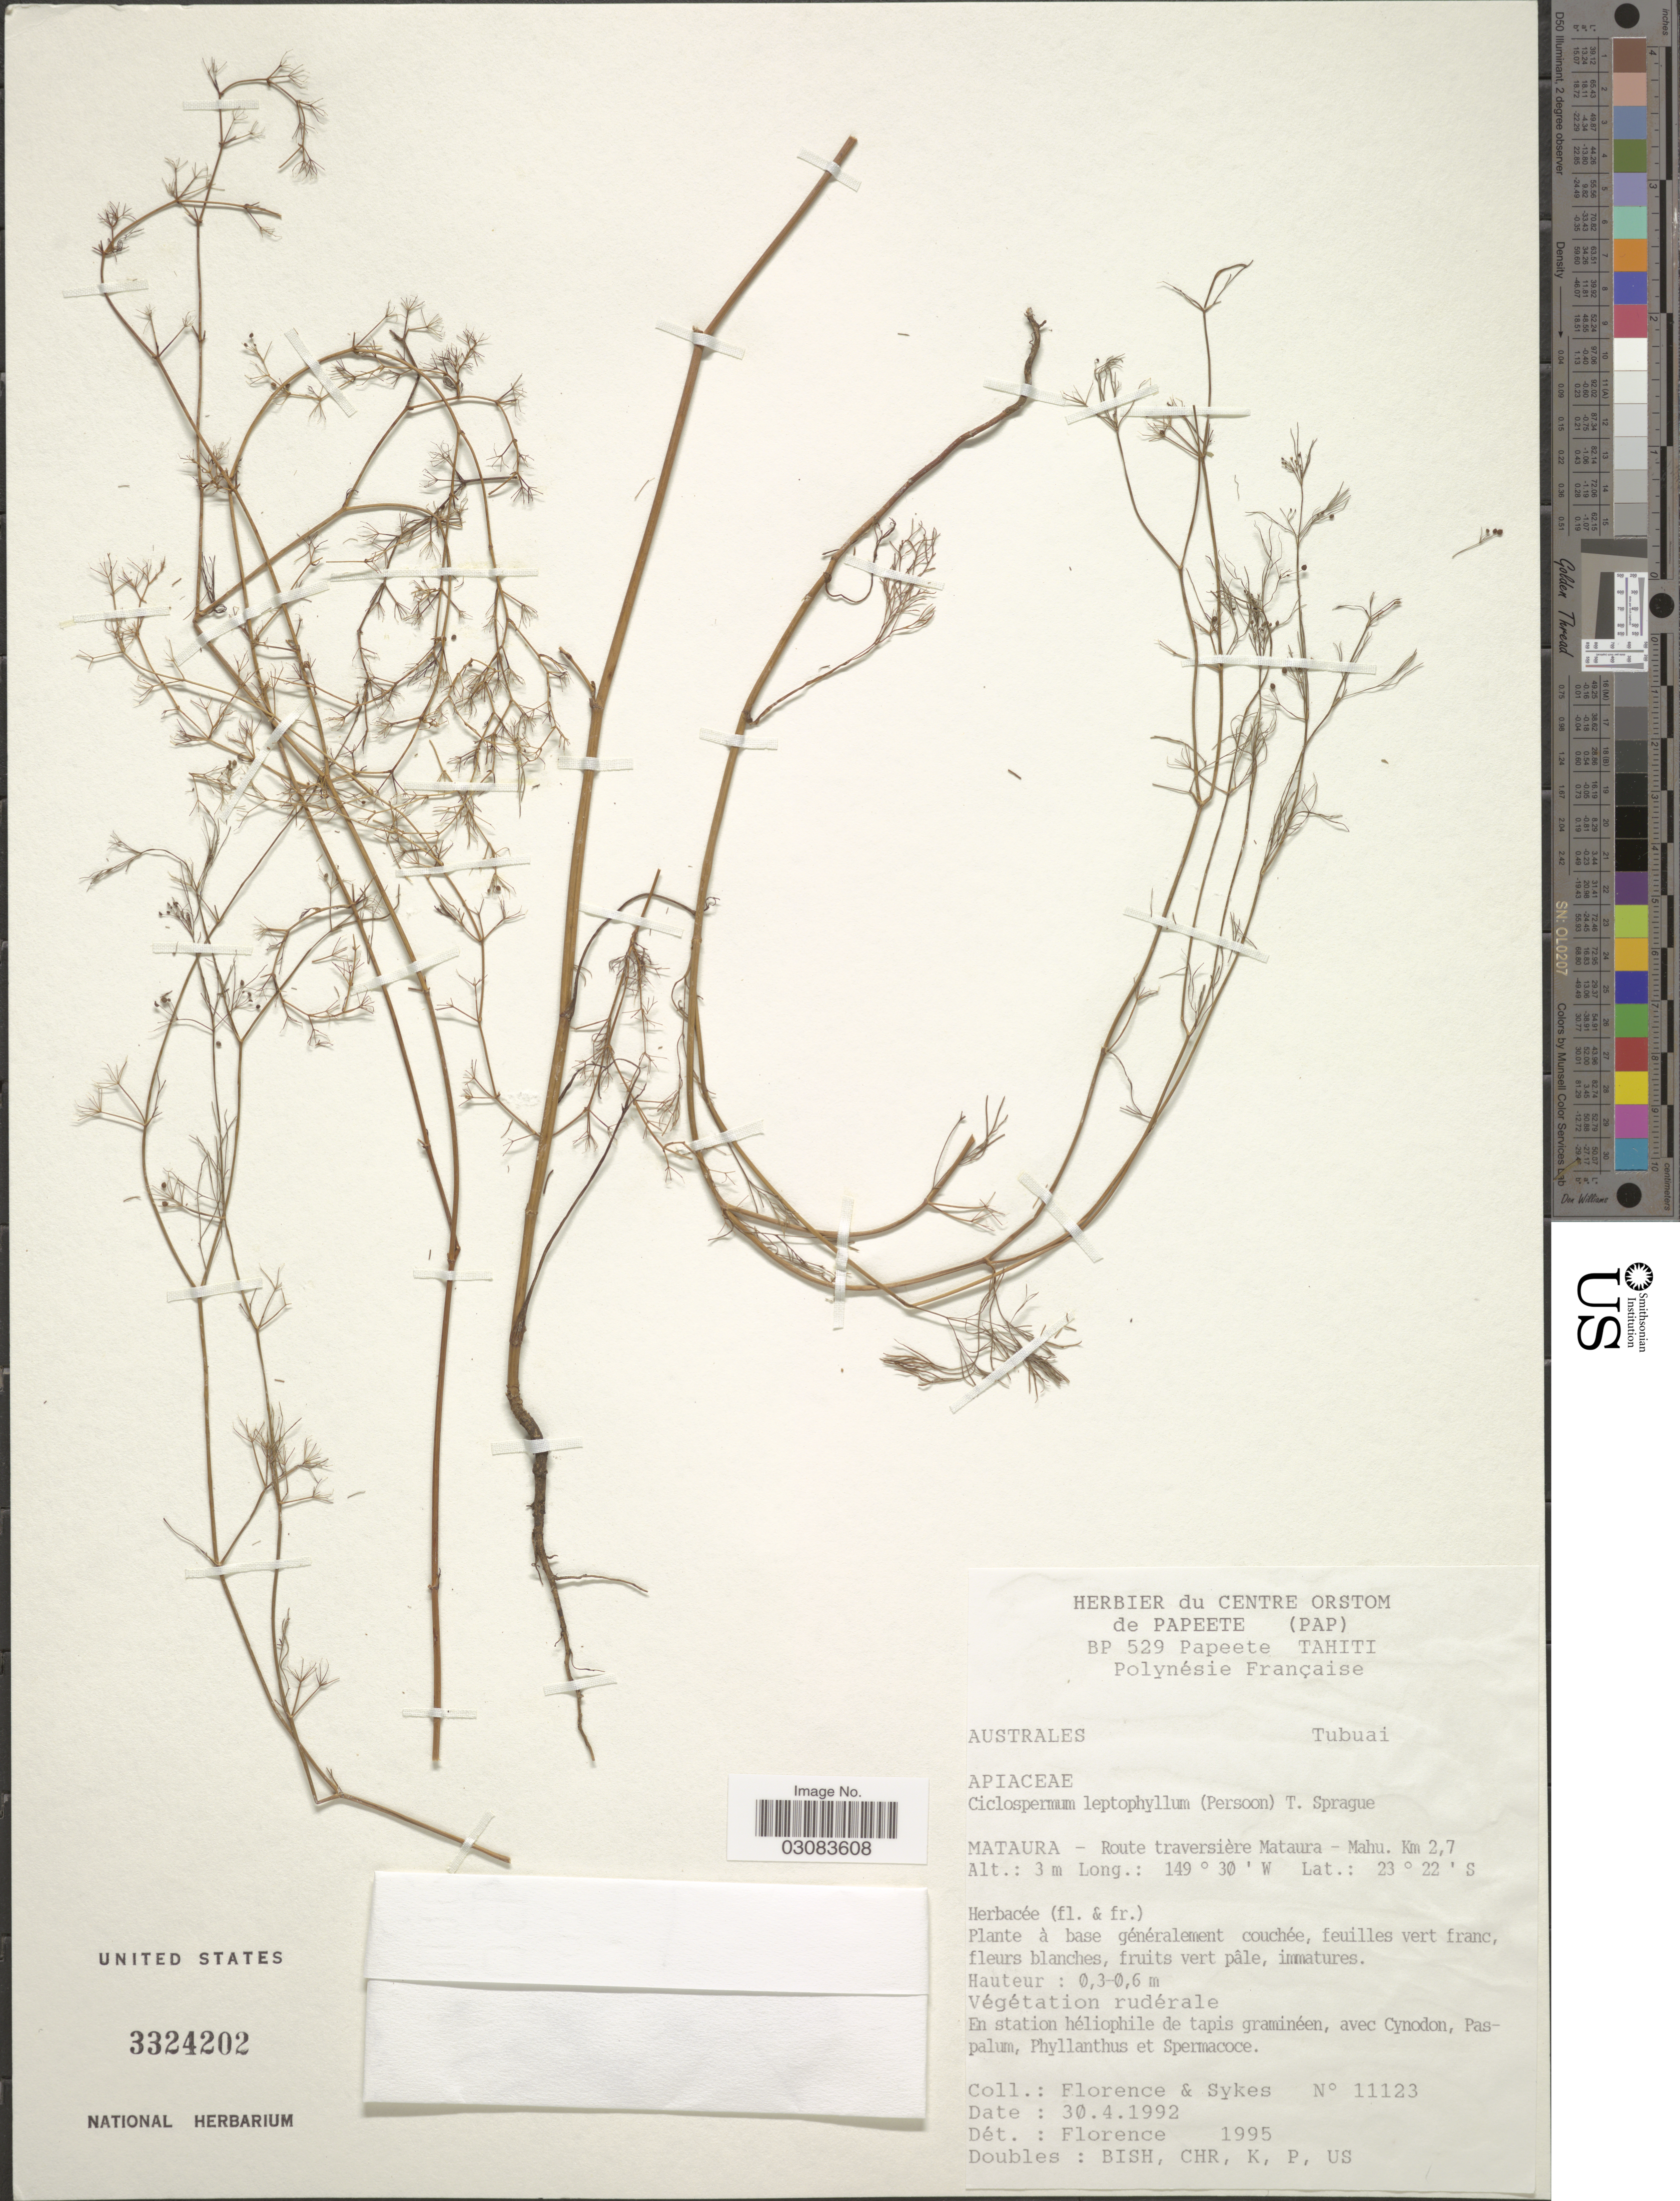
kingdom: Plantae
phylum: Tracheophyta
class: Magnoliopsida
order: Apiales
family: Apiaceae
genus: Cyclospermum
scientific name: Cyclospermum leptophyllum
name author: (Pers.) Sprague ex Britton & P. Wilson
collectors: -. Florence & Sykes, --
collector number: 11123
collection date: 1992-04-30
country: French Polynesia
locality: Polynésie Française. Australes. Tubuai. Mataura - Route traversière Mataura - Mahu. Km 2.7.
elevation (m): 3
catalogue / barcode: US 3324202